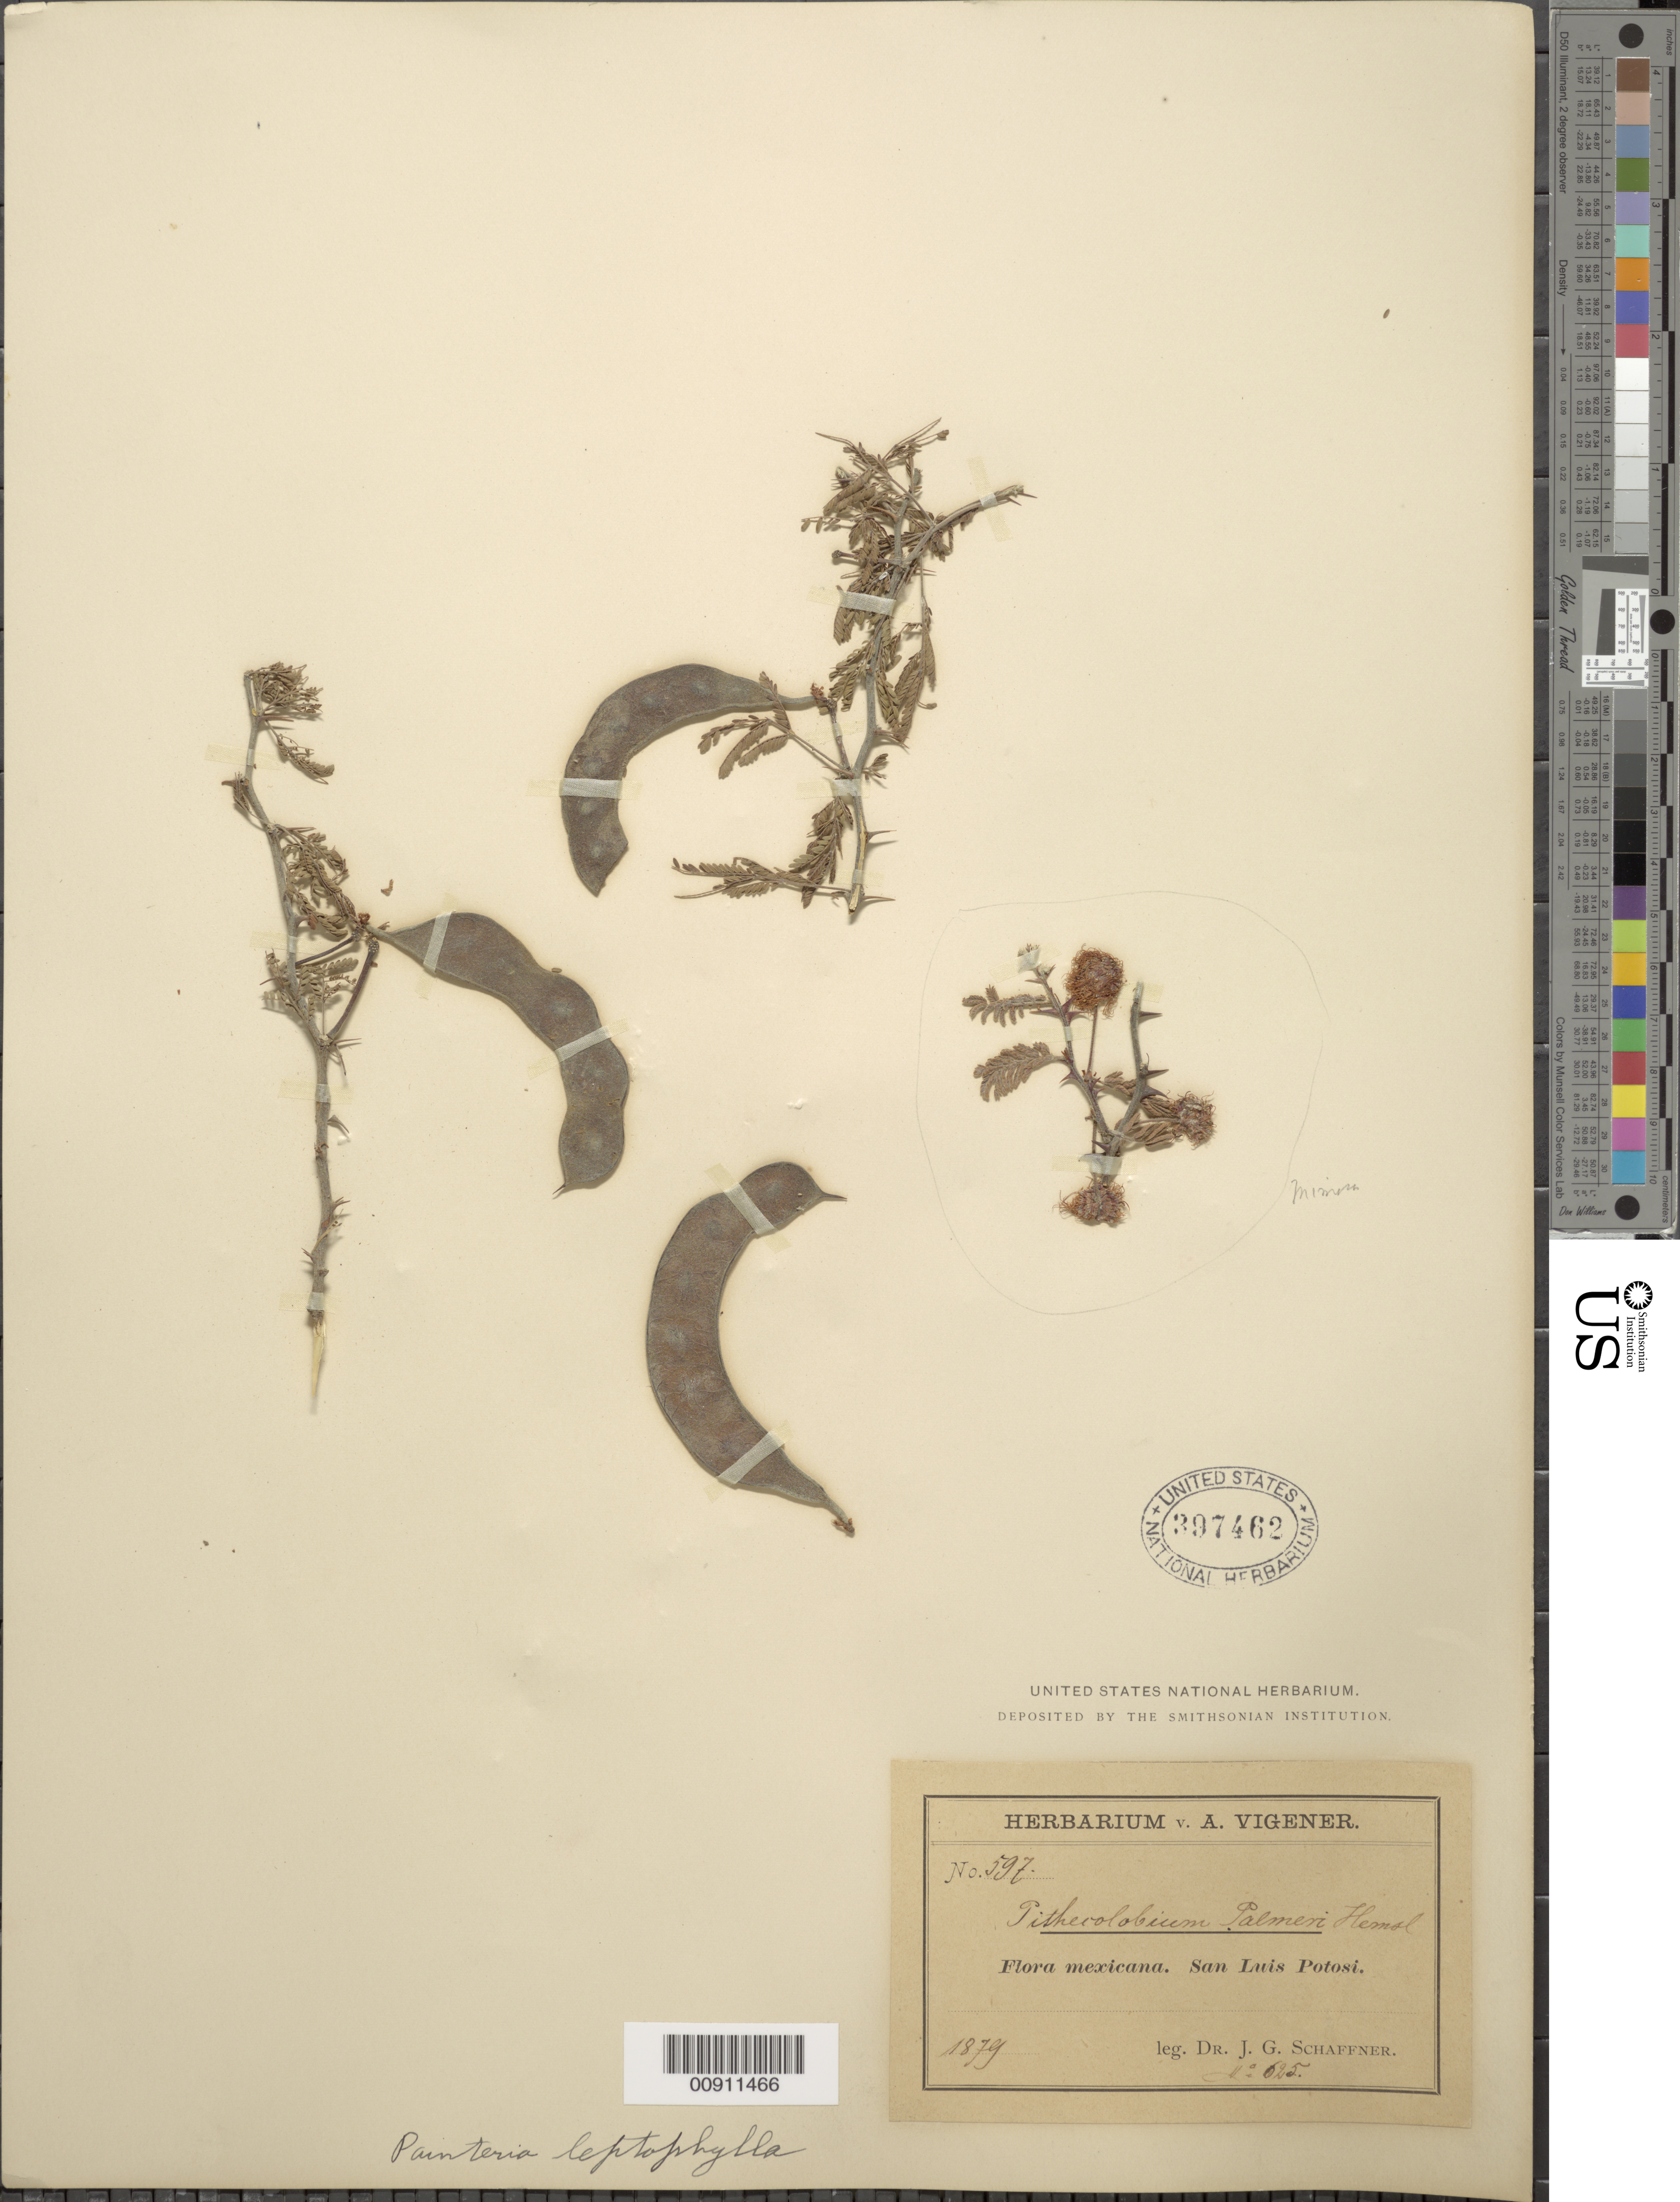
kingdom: Plantae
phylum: Tracheophyta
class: Magnoliopsida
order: Fabales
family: Fabaceae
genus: Ricoa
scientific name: Ricoa leptophylla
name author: (DC.) Duno & Torke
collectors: J. G. Schaffner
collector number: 597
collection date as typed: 1879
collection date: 1879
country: Mexico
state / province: San Luis Potosí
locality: San Luis Potosí.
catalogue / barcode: US 397462